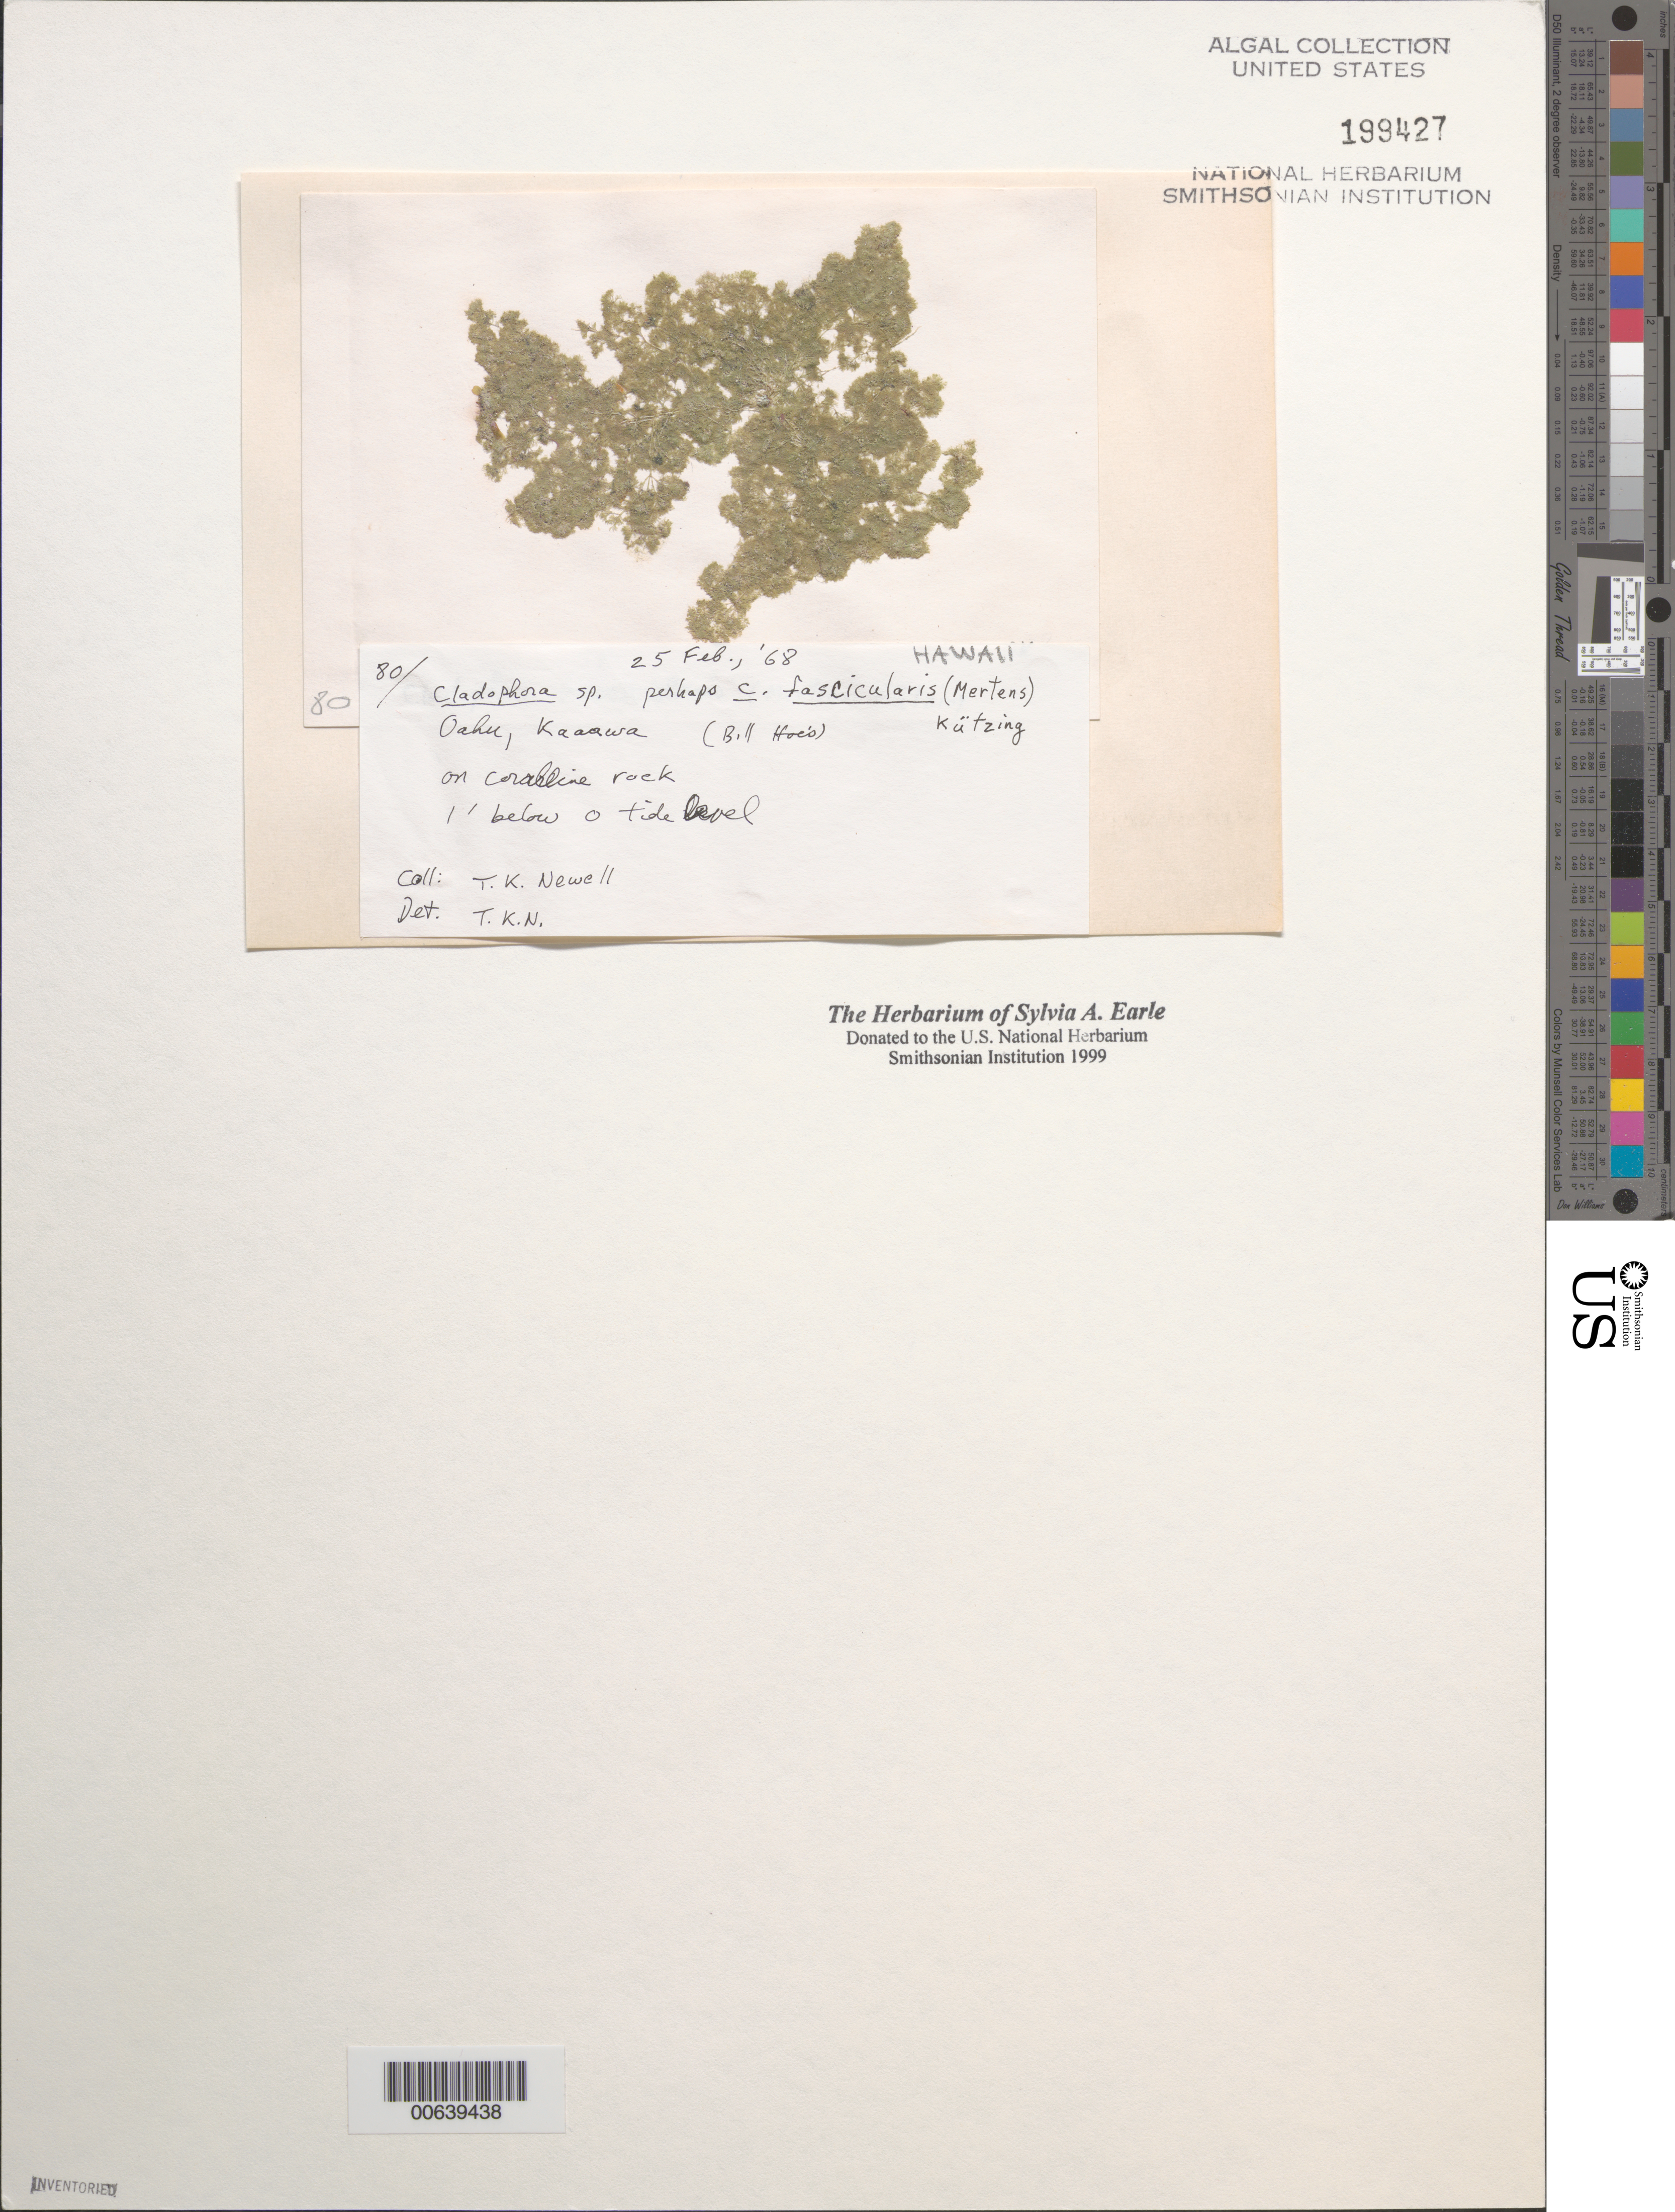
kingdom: Plantae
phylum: Chlorophyta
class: Ulvophyceae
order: Cladophorales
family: Cladophoraceae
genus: Cladophora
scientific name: Cladophora sp.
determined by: Newell, Thomas K.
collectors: T. K. Newell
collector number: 80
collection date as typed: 25 Feb 1968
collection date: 1968-02-25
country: United States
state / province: Hawaii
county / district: Honolulu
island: Oahu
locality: Kaaawa, Bill Hoe's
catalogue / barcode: US 199427